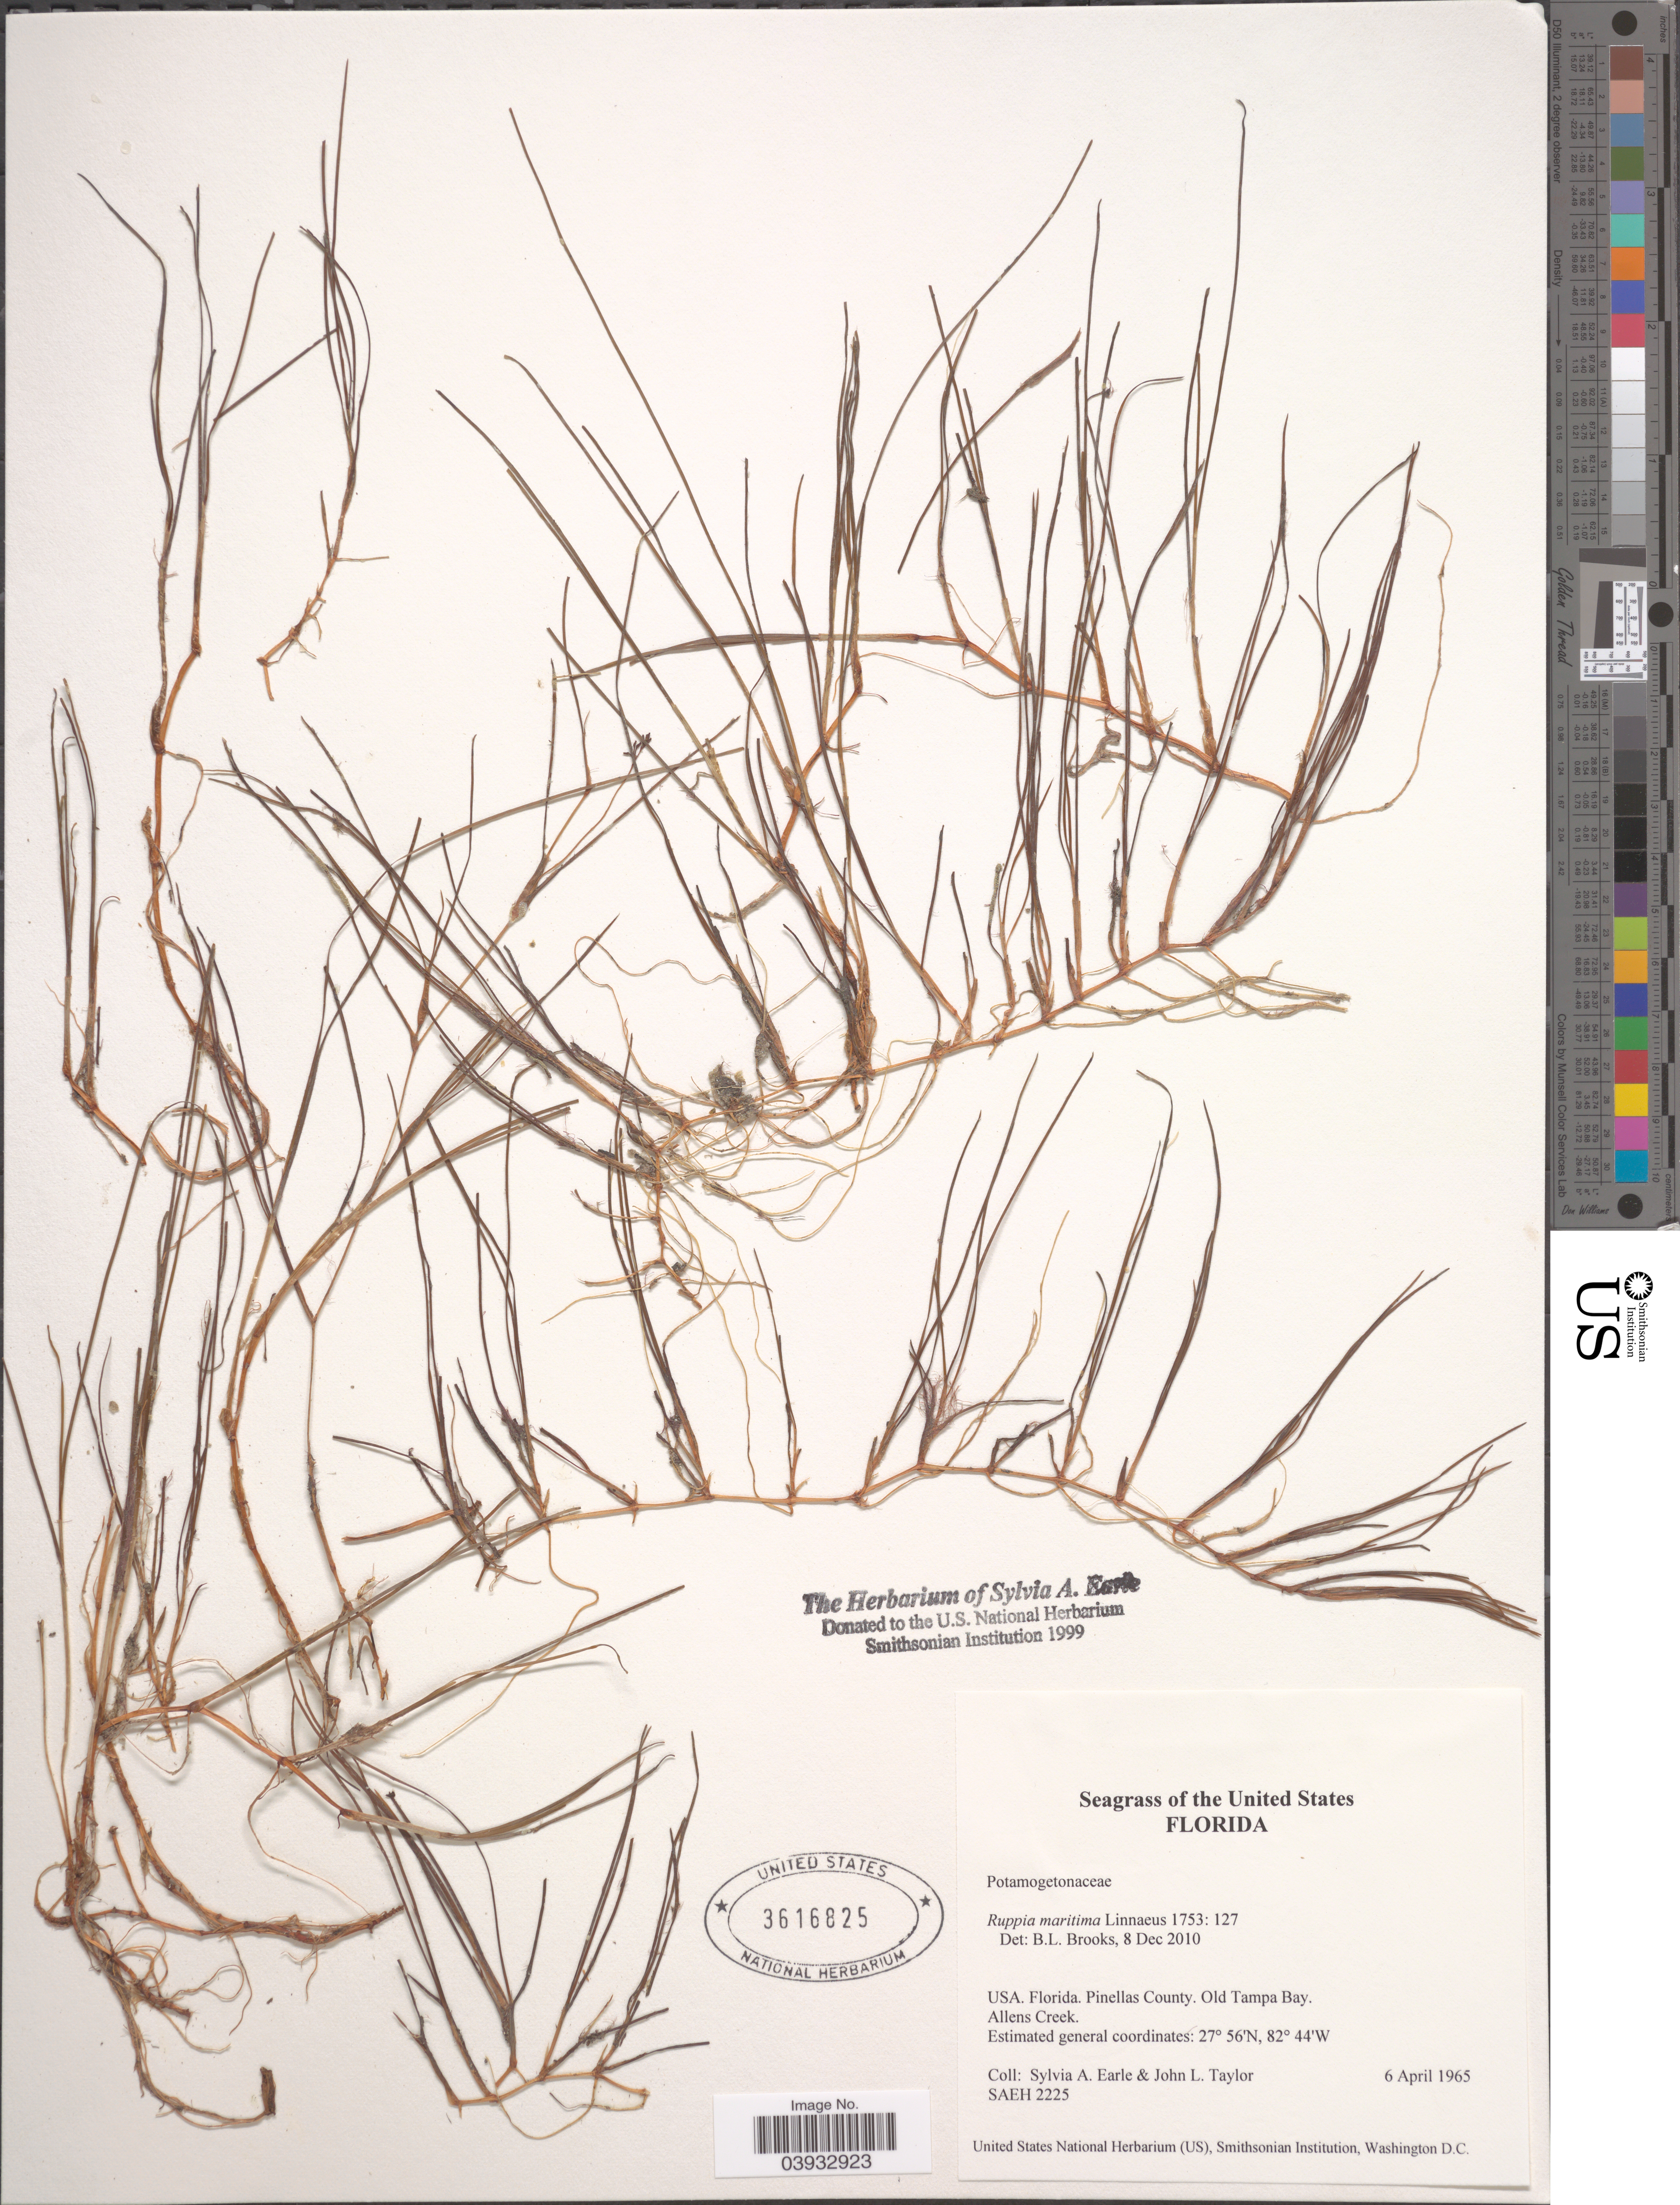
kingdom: Plantae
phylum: Tracheophyta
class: Liliopsida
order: Alismatales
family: Ruppiaceae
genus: Ruppia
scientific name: Ruppia maritima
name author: L.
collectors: S. A. Earle & J. L. Taylor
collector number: SAEH 2225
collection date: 1965-04-06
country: United States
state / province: Florida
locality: Pinellas County. Old Tampa Bay. Allens Creek.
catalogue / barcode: US 3616825